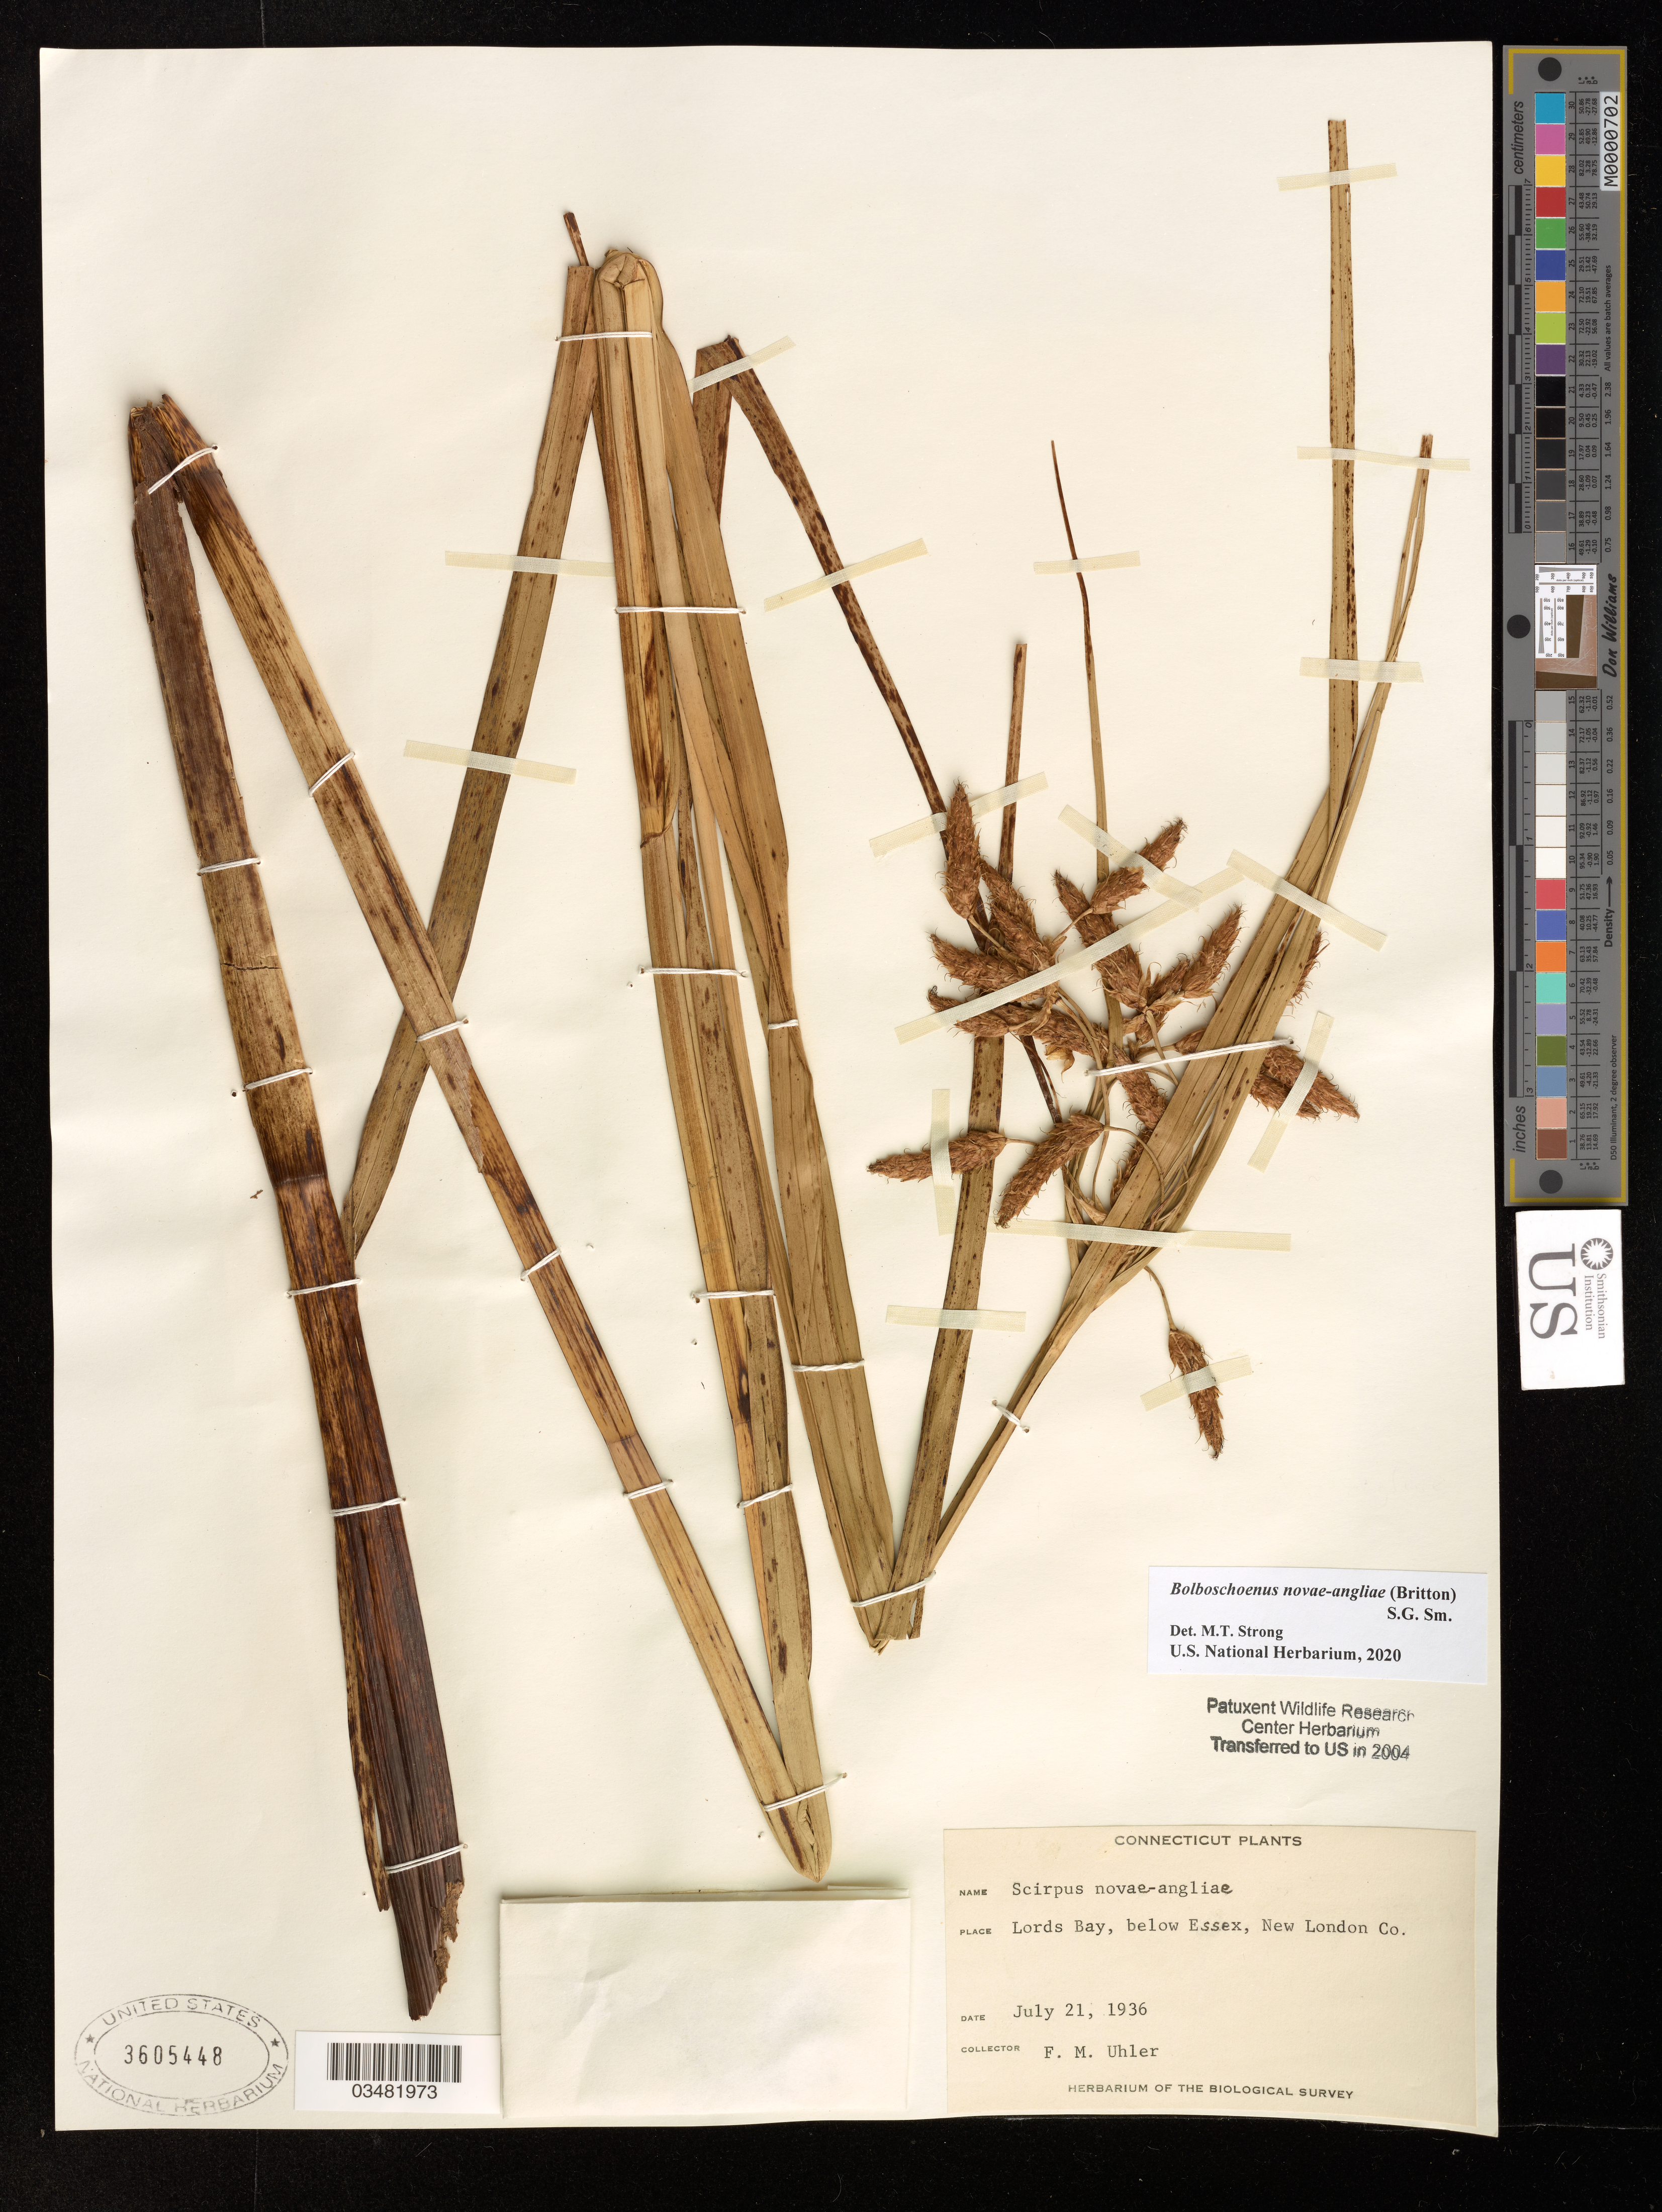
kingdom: Plantae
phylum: Tracheophyta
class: Liliopsida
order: Poales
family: Cyperaceae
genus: Bolboschoenus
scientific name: Bolboschoenus novae-angliae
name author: (Britton) S.G. Sm.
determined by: Strong, M. T., (US), Smithsonian Institution - National Museum of Natural History (UNITED STATES)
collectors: F. M. Uhler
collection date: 1936-07-21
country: United States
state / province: Connecticut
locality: Lords Bay, below Essex, New London Co.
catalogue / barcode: US 3605448